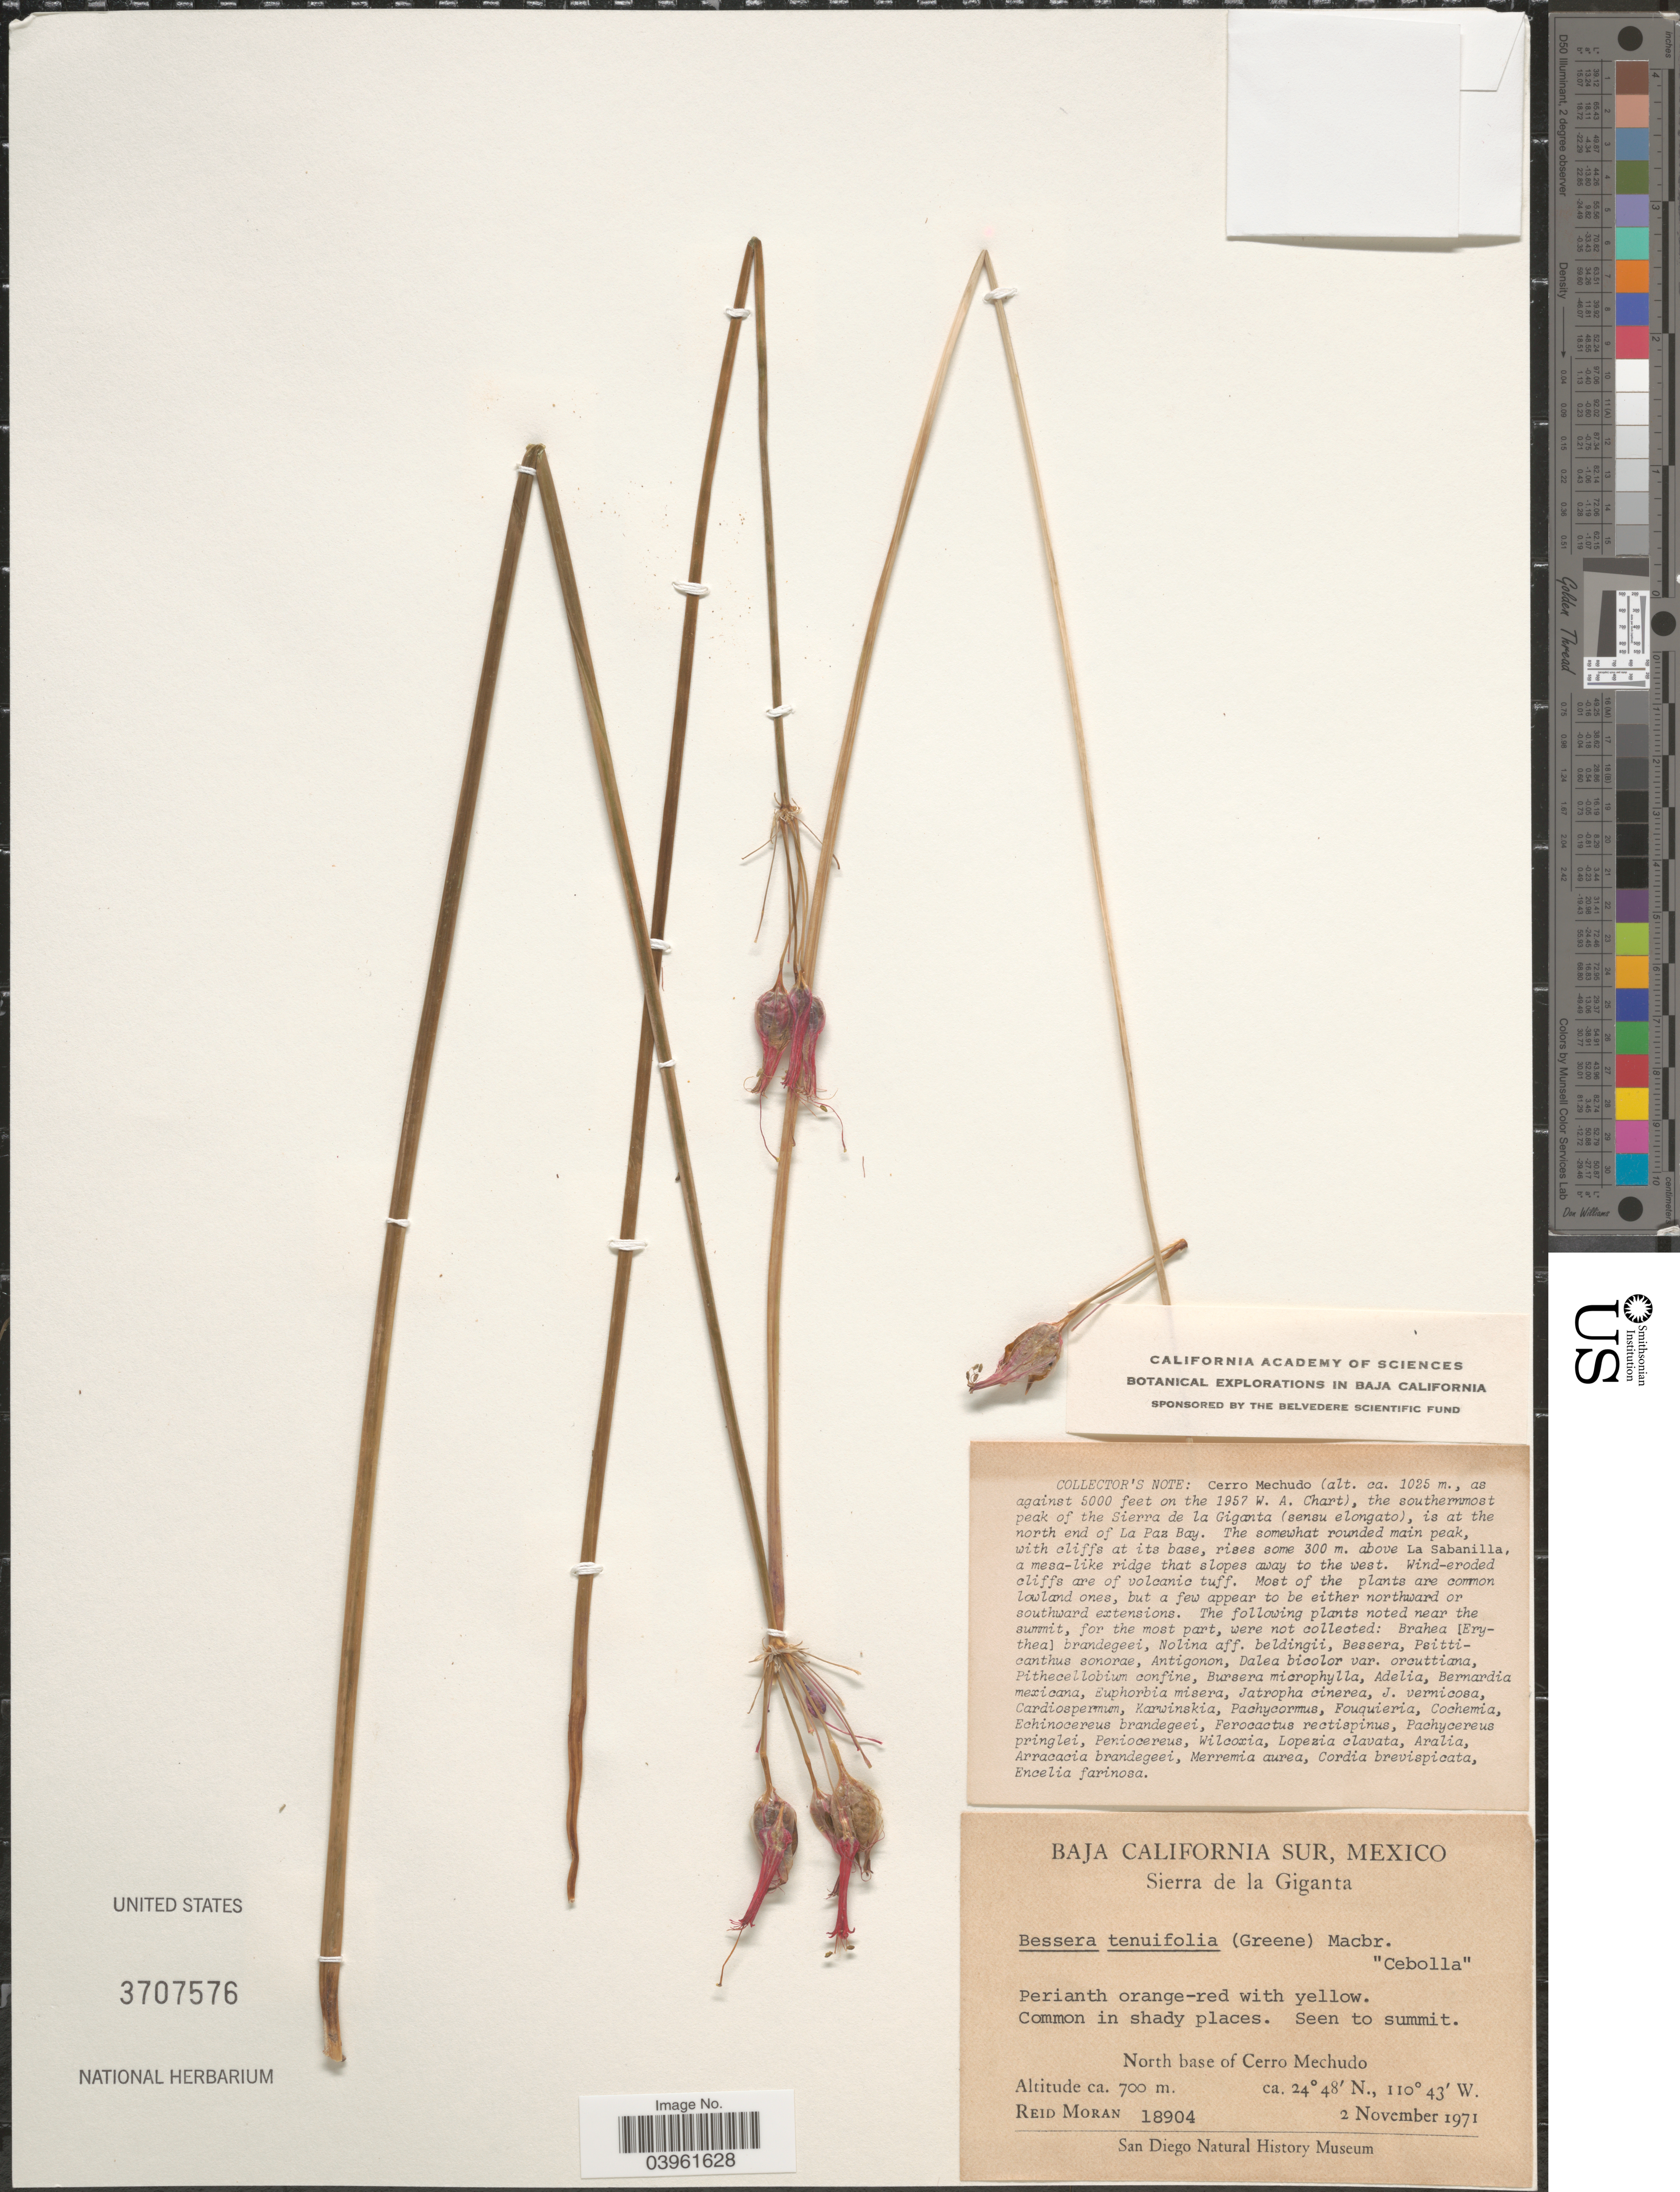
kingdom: Plantae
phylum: Tracheophyta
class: Liliopsida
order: Asparagales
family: Asparagaceae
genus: Bessera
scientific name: Bessera tenuiflora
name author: (Greene) J.F. Macbr.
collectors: R. Moran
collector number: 18904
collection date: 1971-11-02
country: Mexico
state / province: Baja California Sur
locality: Sierra de la Giganta. North base of Cerro Mechudo. Cerro Mechudo, the southermost peak of the Sierra de la Giganta (sensu elongato), is at the north end of La Paz Bay. Above La Sabanilla.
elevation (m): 700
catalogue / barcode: US 3707576